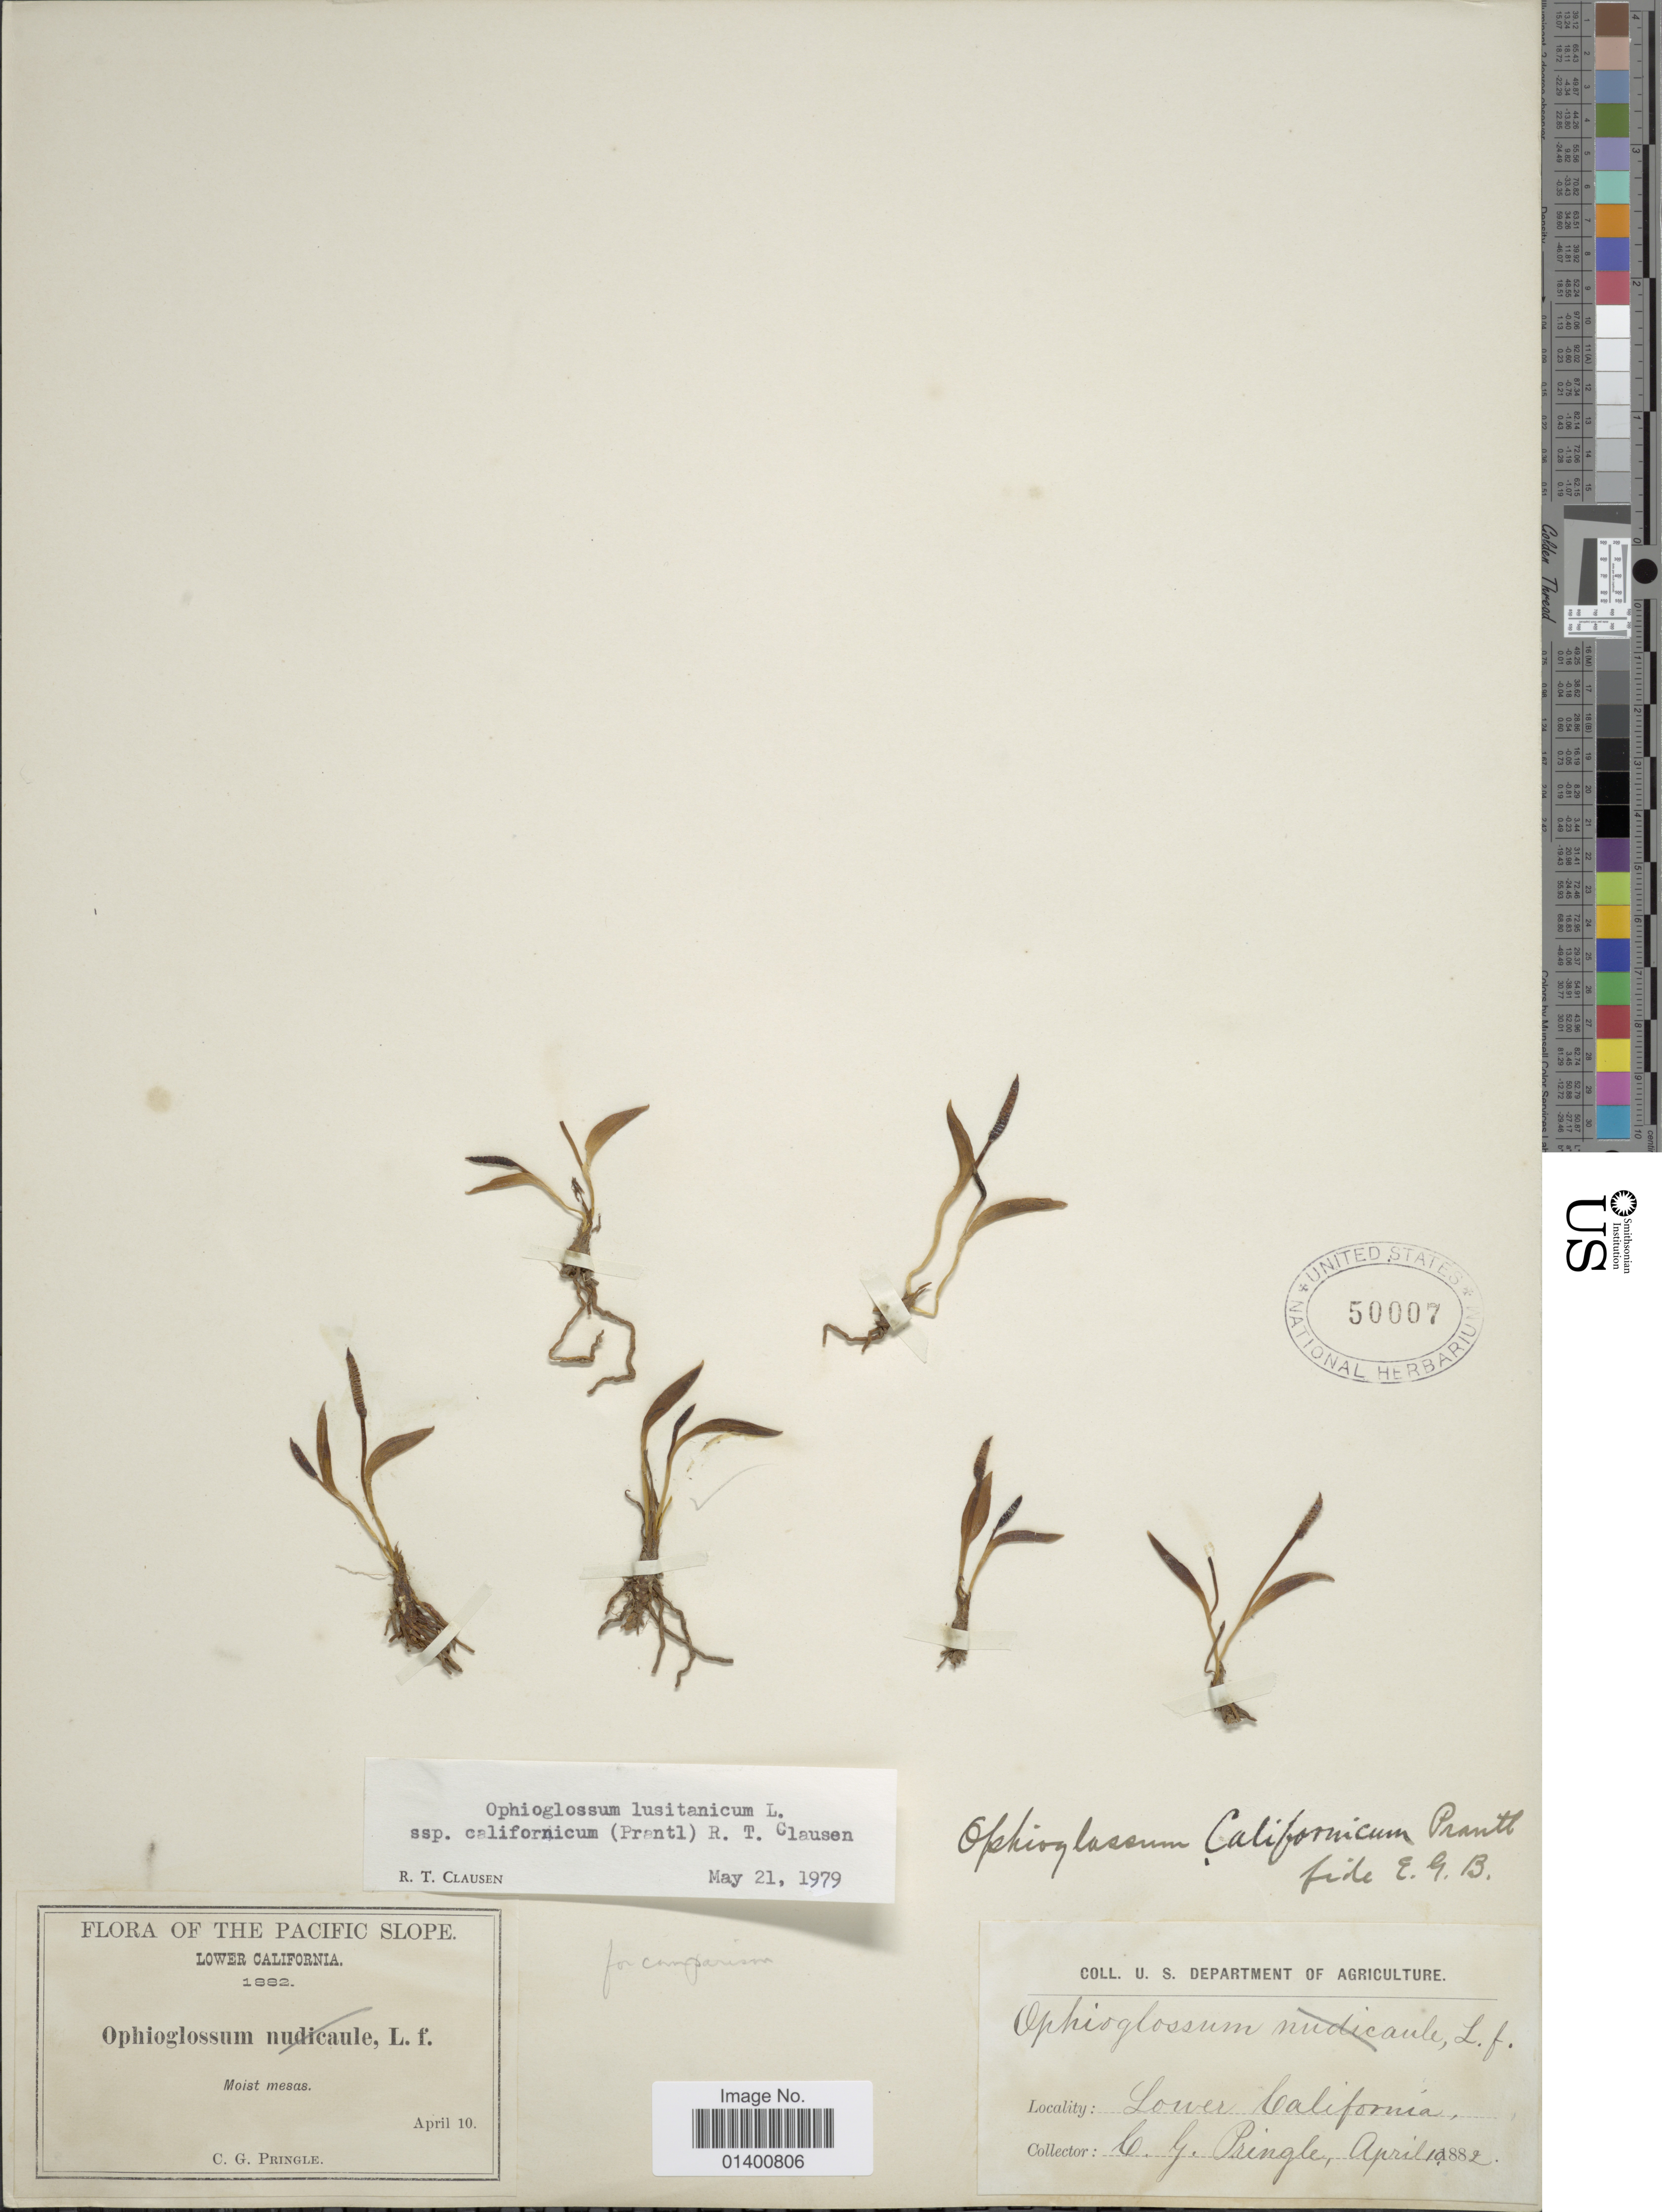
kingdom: Plantae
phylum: Tracheophyta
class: Polypodiopsida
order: Ophioglossales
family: Ophioglossaceae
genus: Ophioglossum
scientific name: Ophioglossum lusitanicum subsp. californicum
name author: (Prantl) R.T. Clausen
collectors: C. G. Pringle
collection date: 1882-04-10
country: Mexico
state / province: Baja California Norte / Baja California Sur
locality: Pacific slopes, Lower California, moist mesas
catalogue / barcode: US 50007